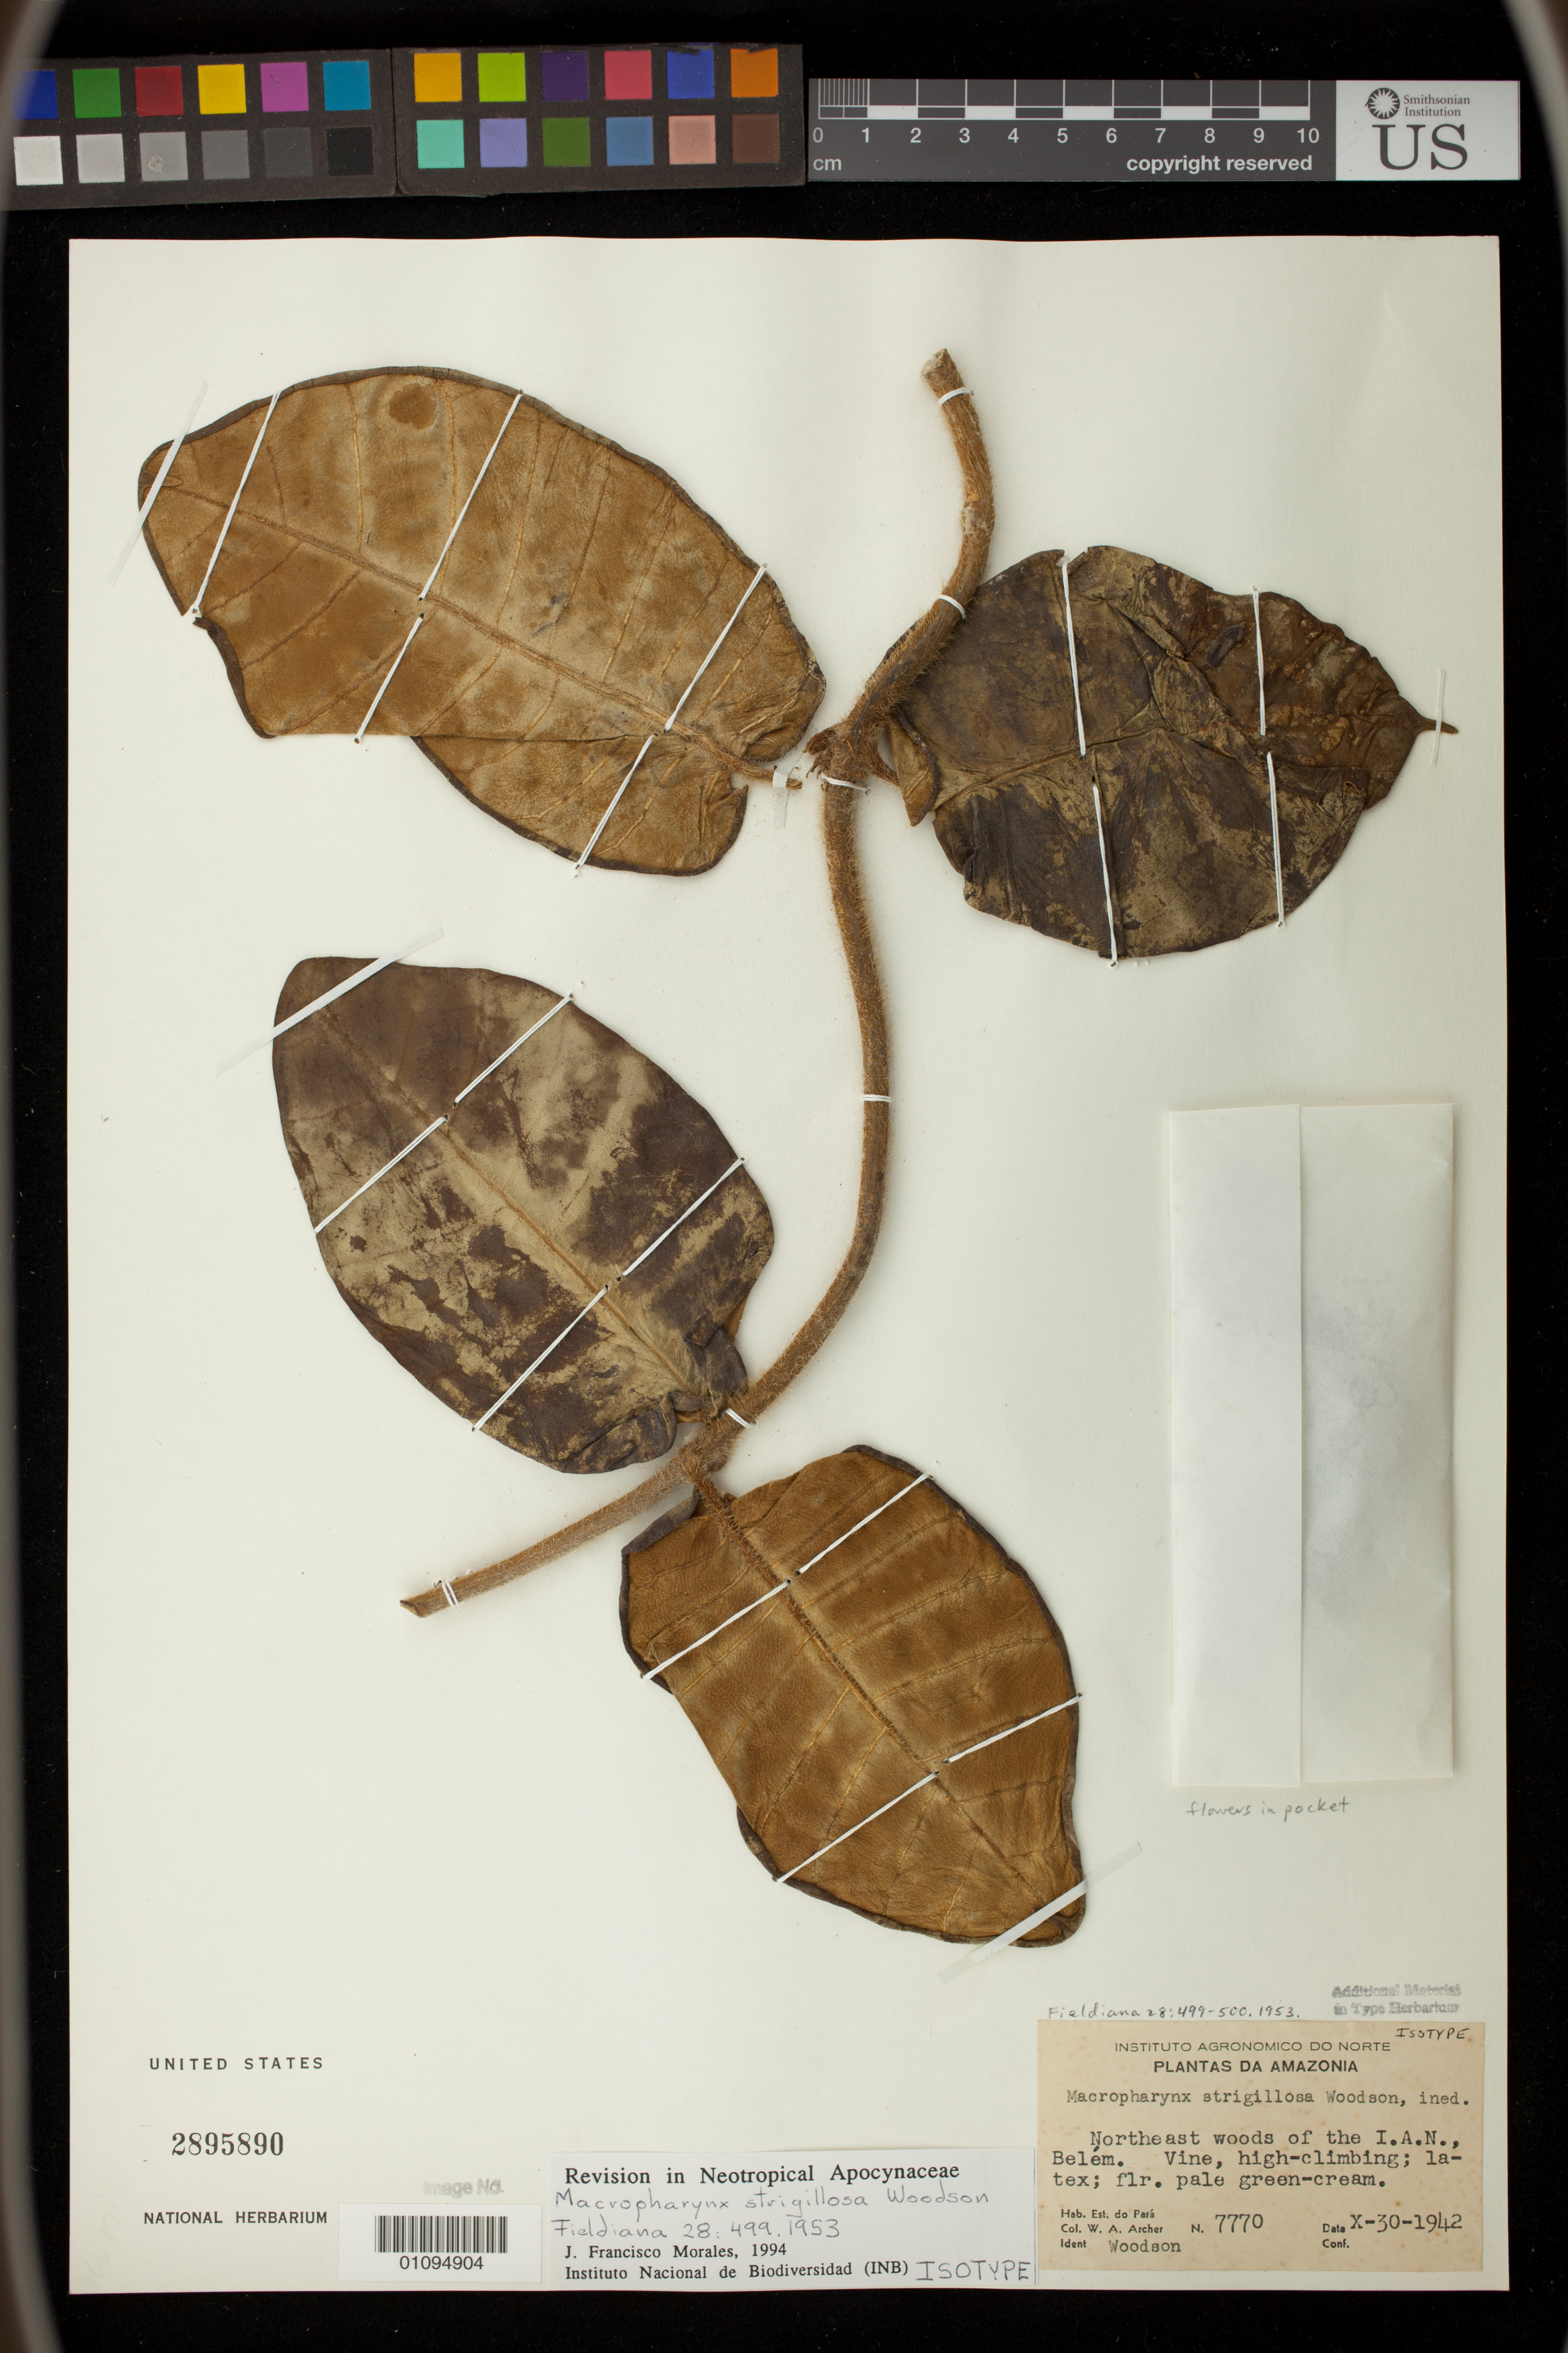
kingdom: Plantae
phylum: Tracheophyta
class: Magnoliopsida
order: Gentianales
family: Apocynaceae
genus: Macropharynx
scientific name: Macropharynx strigillosa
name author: Woodson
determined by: Woodson, R. E., Jr.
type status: Isotype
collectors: W. A. Archer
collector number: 7770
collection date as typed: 30 Oct 1942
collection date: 1942-10-30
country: Brazil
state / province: Pará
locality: NE woods of the I.A.N., Belem.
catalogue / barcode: US 2895890